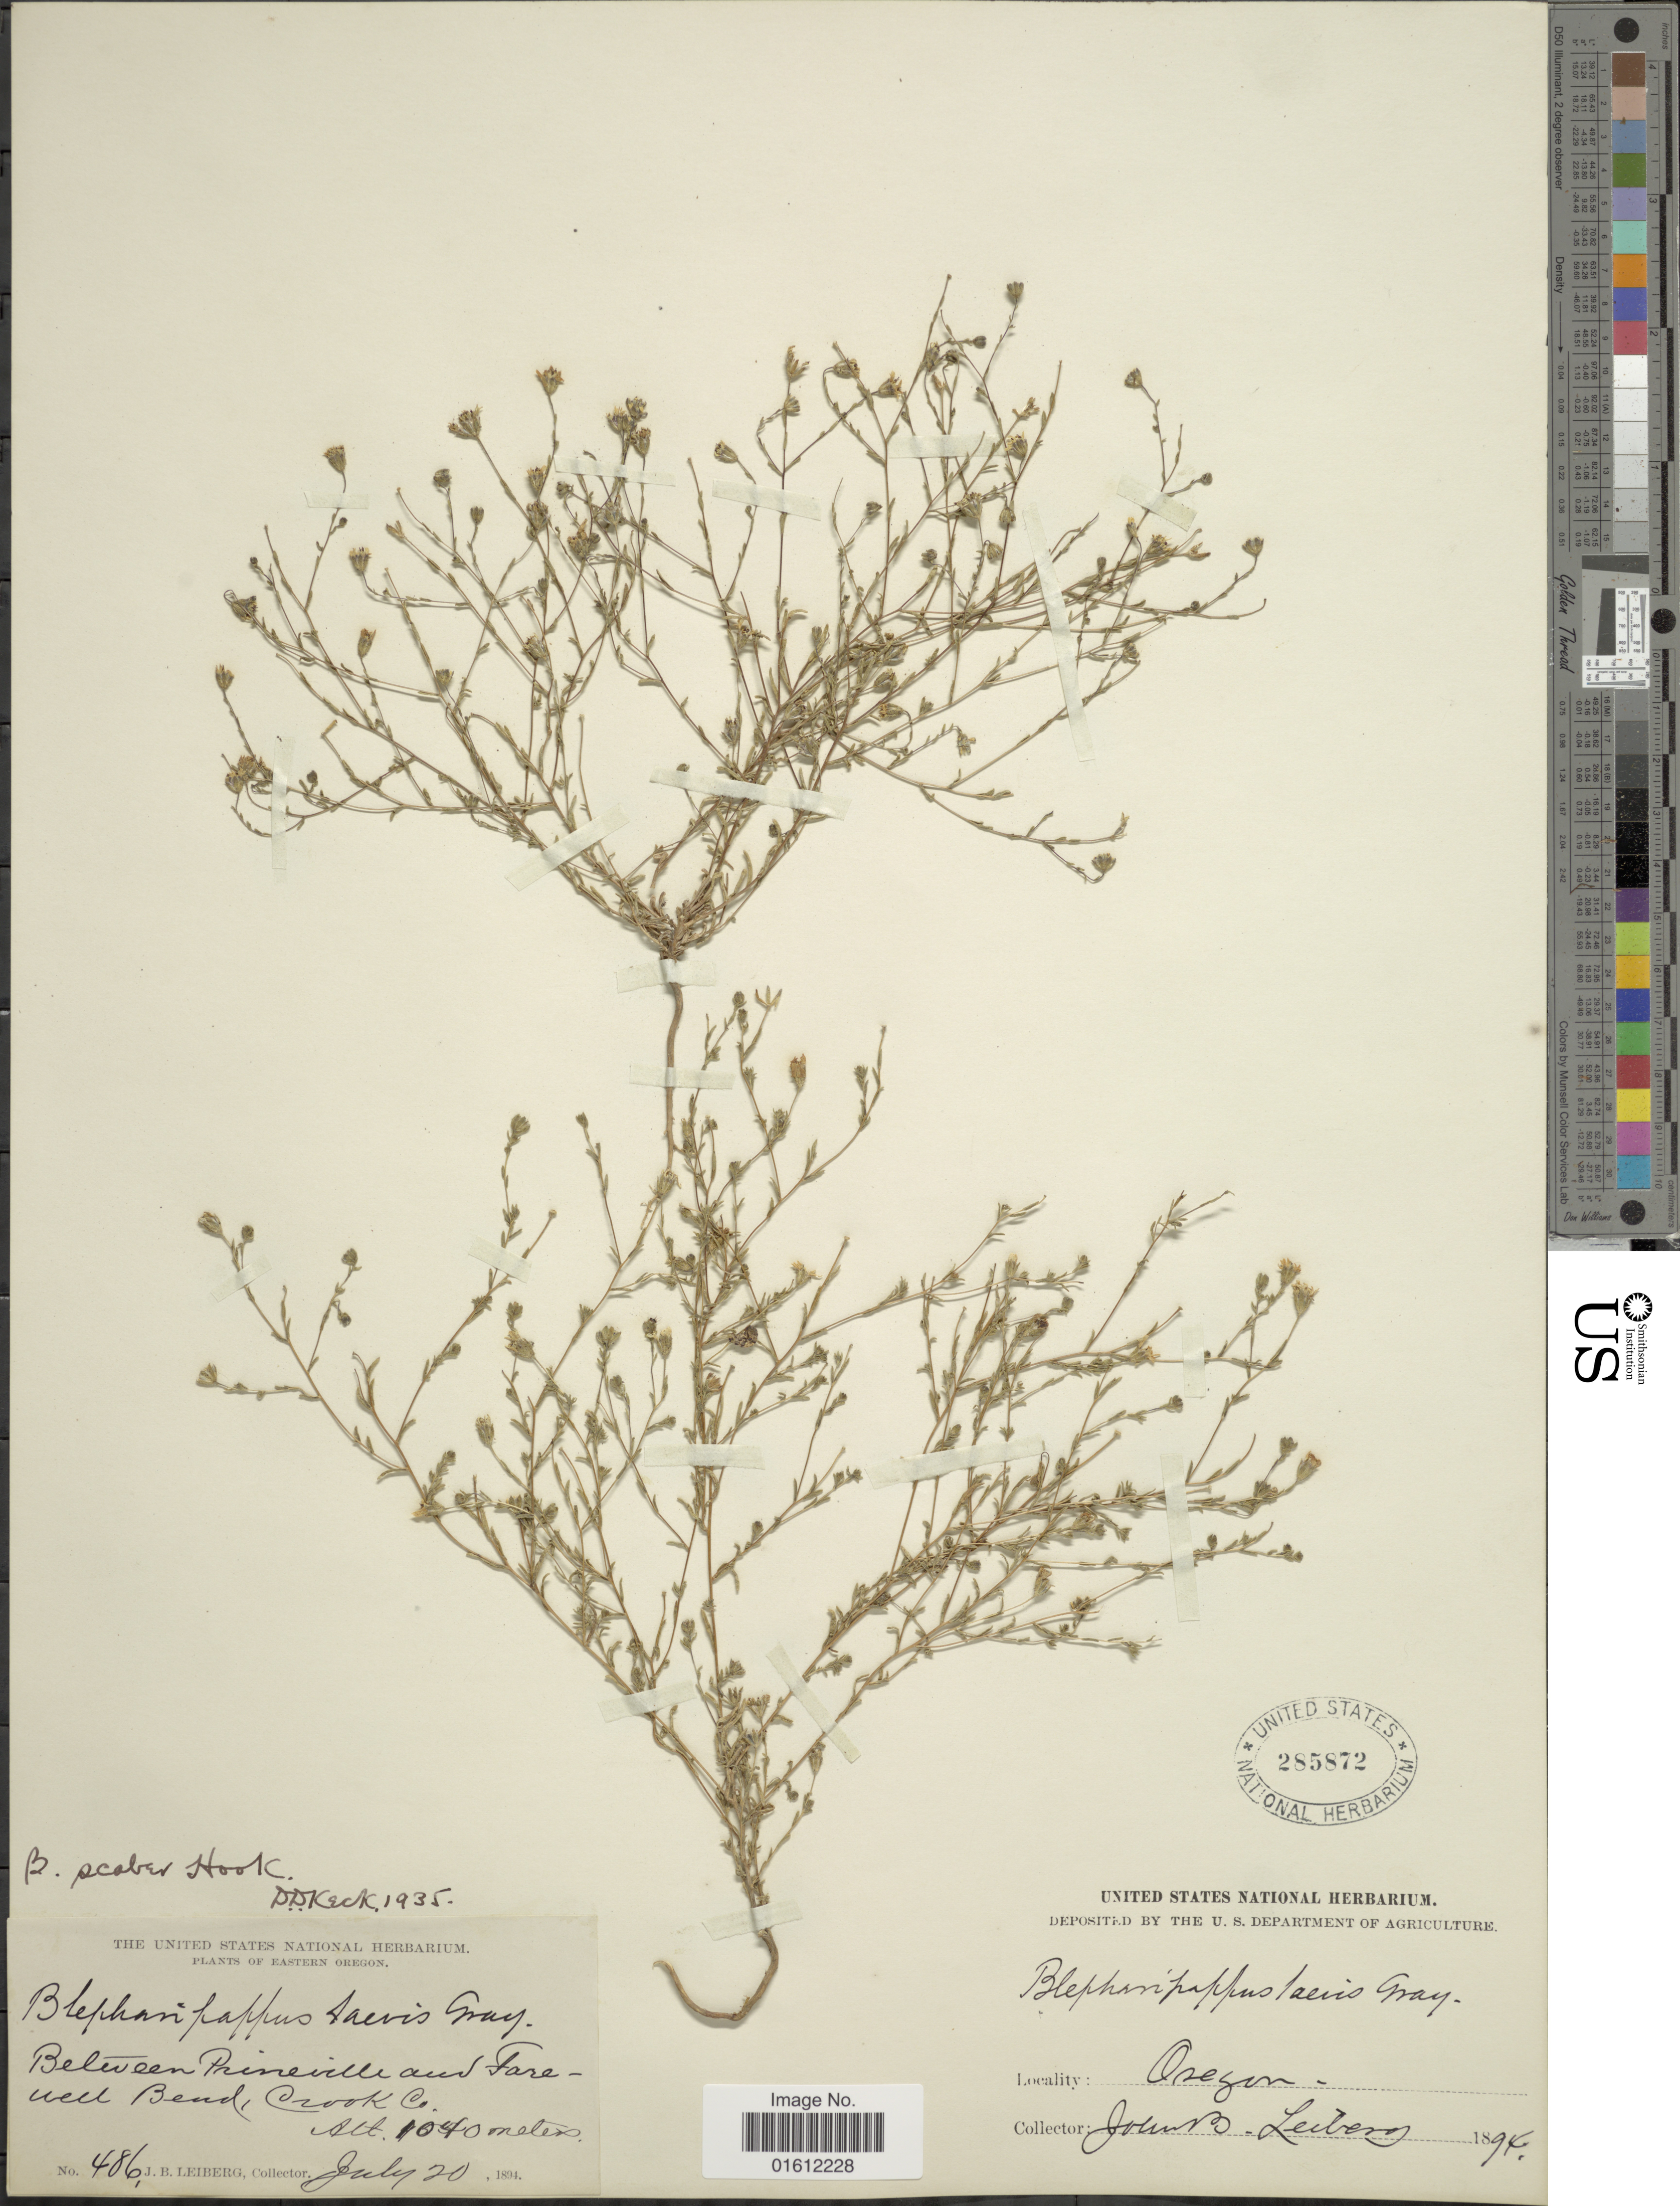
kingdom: Plantae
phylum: Tracheophyta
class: Magnoliopsida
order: Asterales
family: Asteraceae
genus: Blepharipappus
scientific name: Blepharipappus laevis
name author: (A. Gray) A. Gray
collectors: J. B. Leiberg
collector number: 486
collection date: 1894-07-20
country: United States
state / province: Oregon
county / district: Crook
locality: Eastern Oregon, Between Prineville and farewell Bend, Crook Co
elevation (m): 1040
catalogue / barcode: US 285872